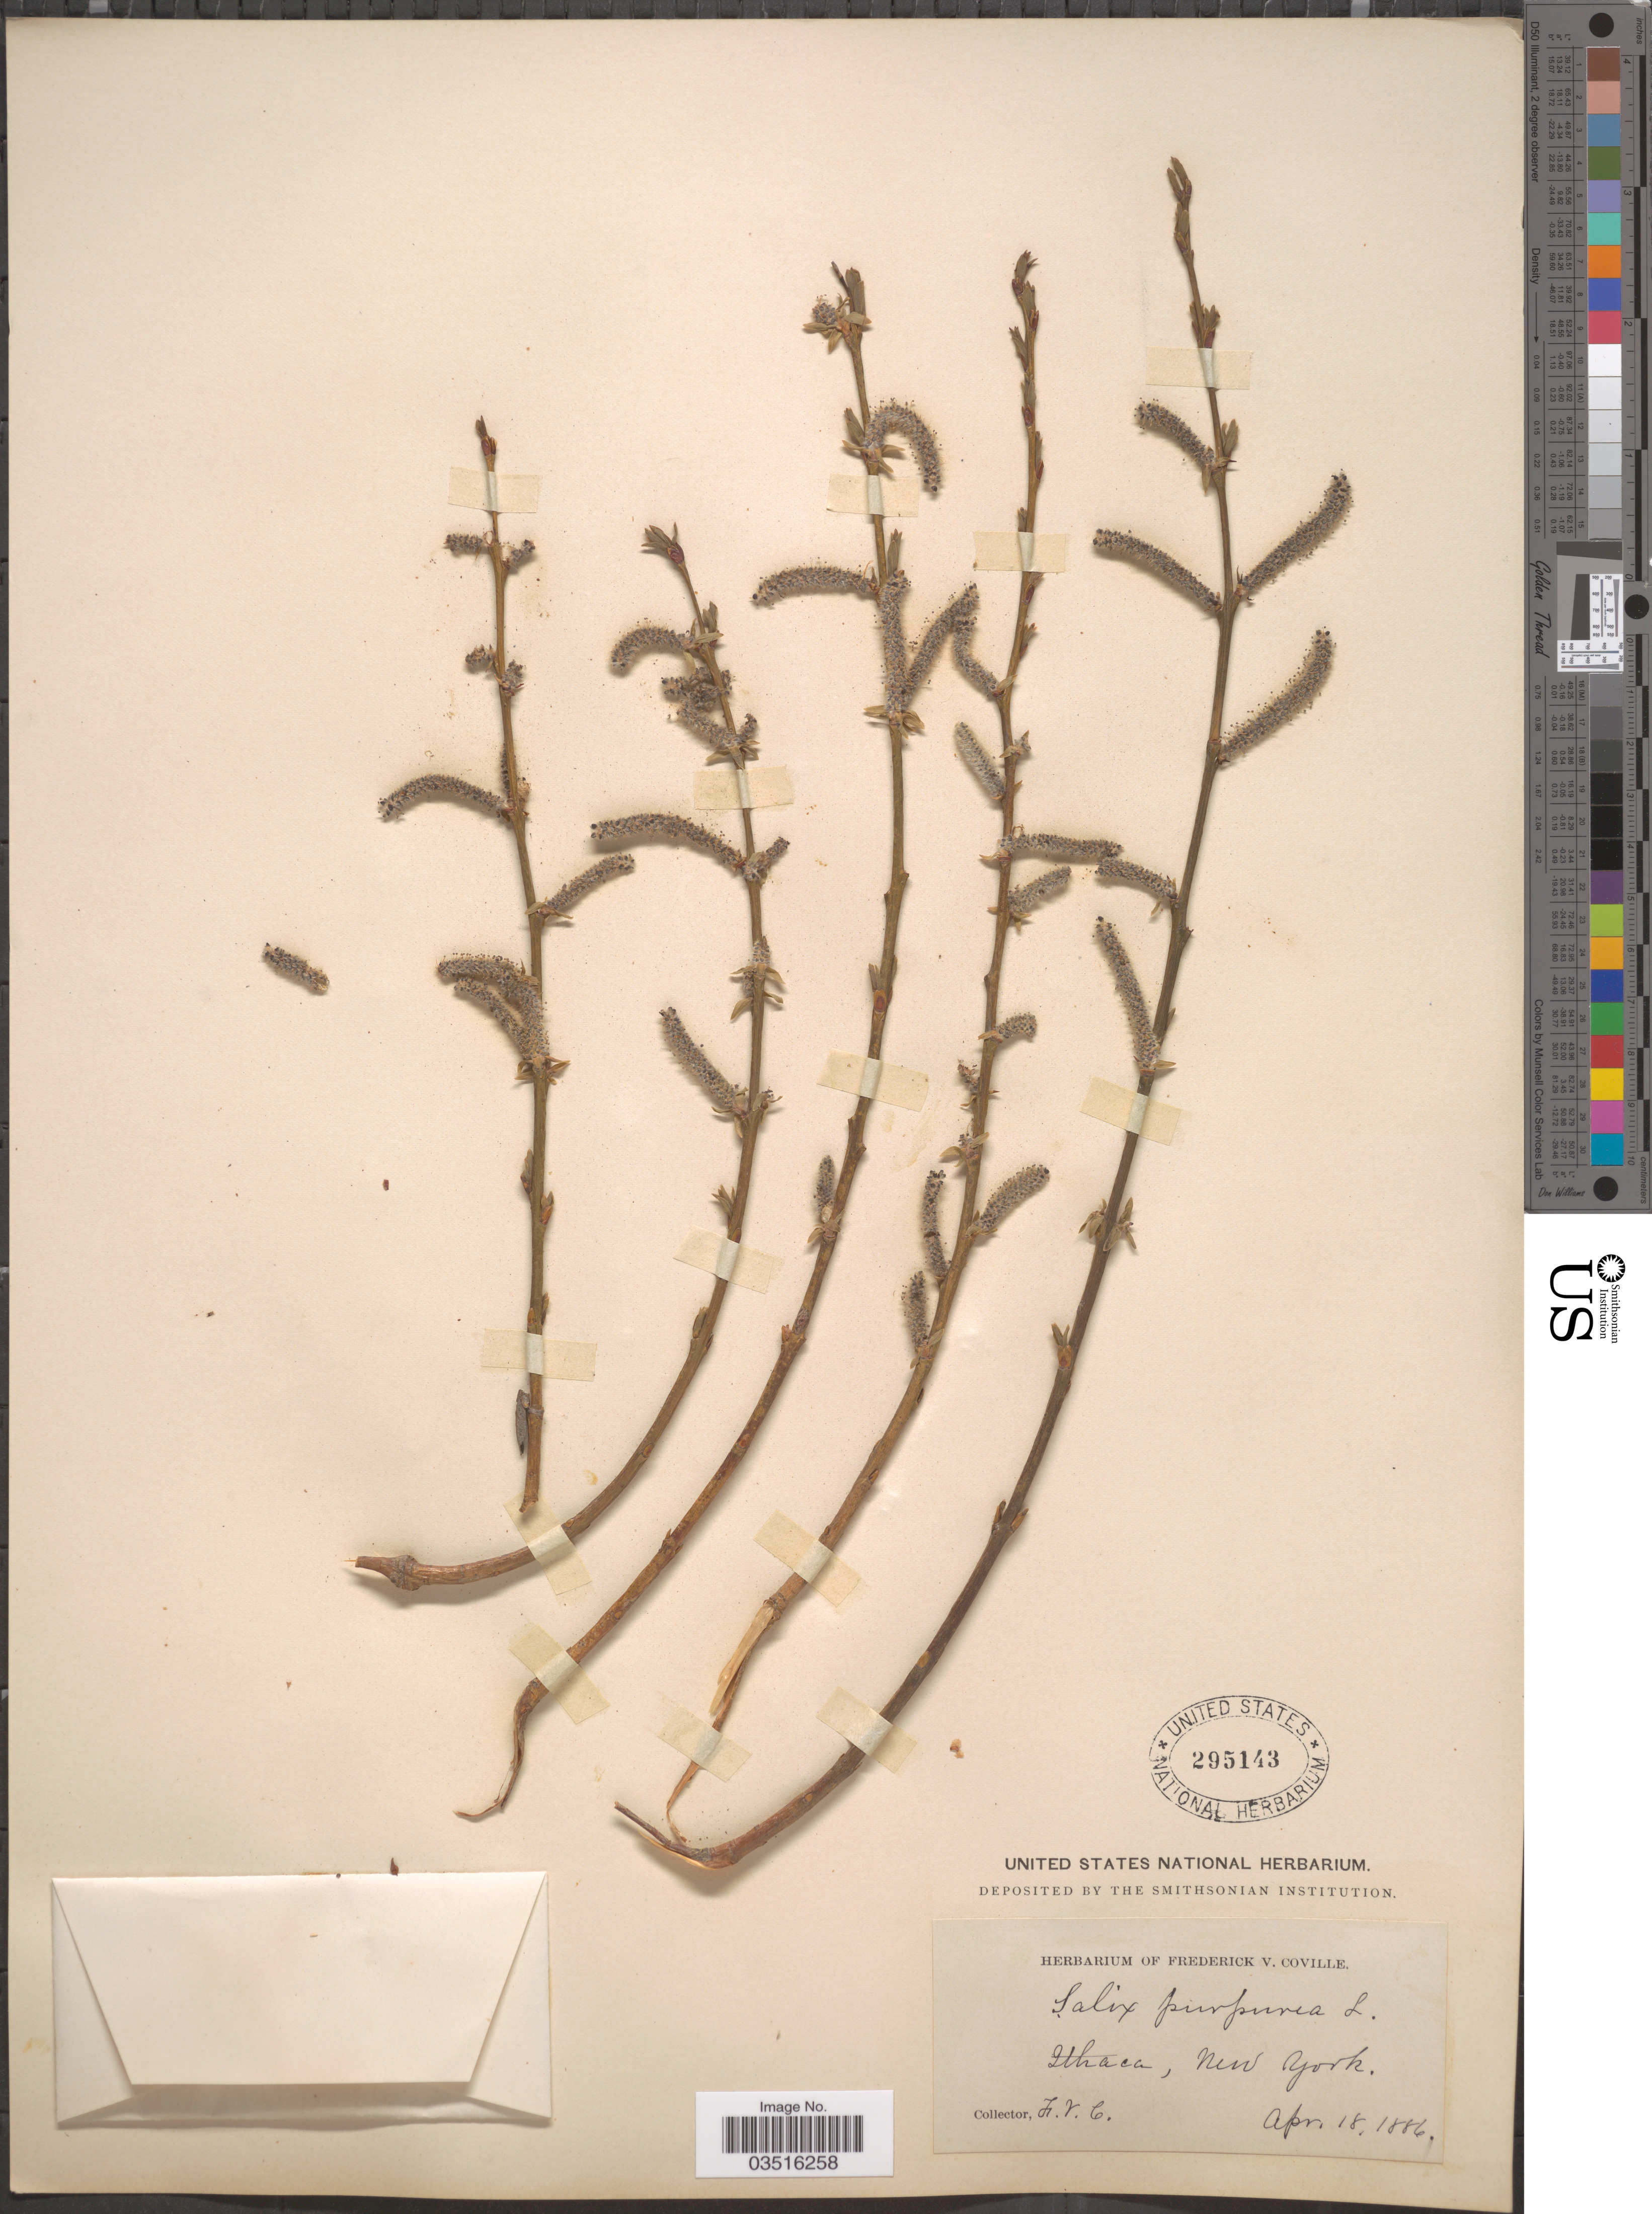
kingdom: Plantae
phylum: Tracheophyta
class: Magnoliopsida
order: Malpighiales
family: Salicaceae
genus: Salix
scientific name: Salix purpurea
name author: L.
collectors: F. V. Coville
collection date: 1886-04-18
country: United States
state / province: New York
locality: Ithaca.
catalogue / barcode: US 295143